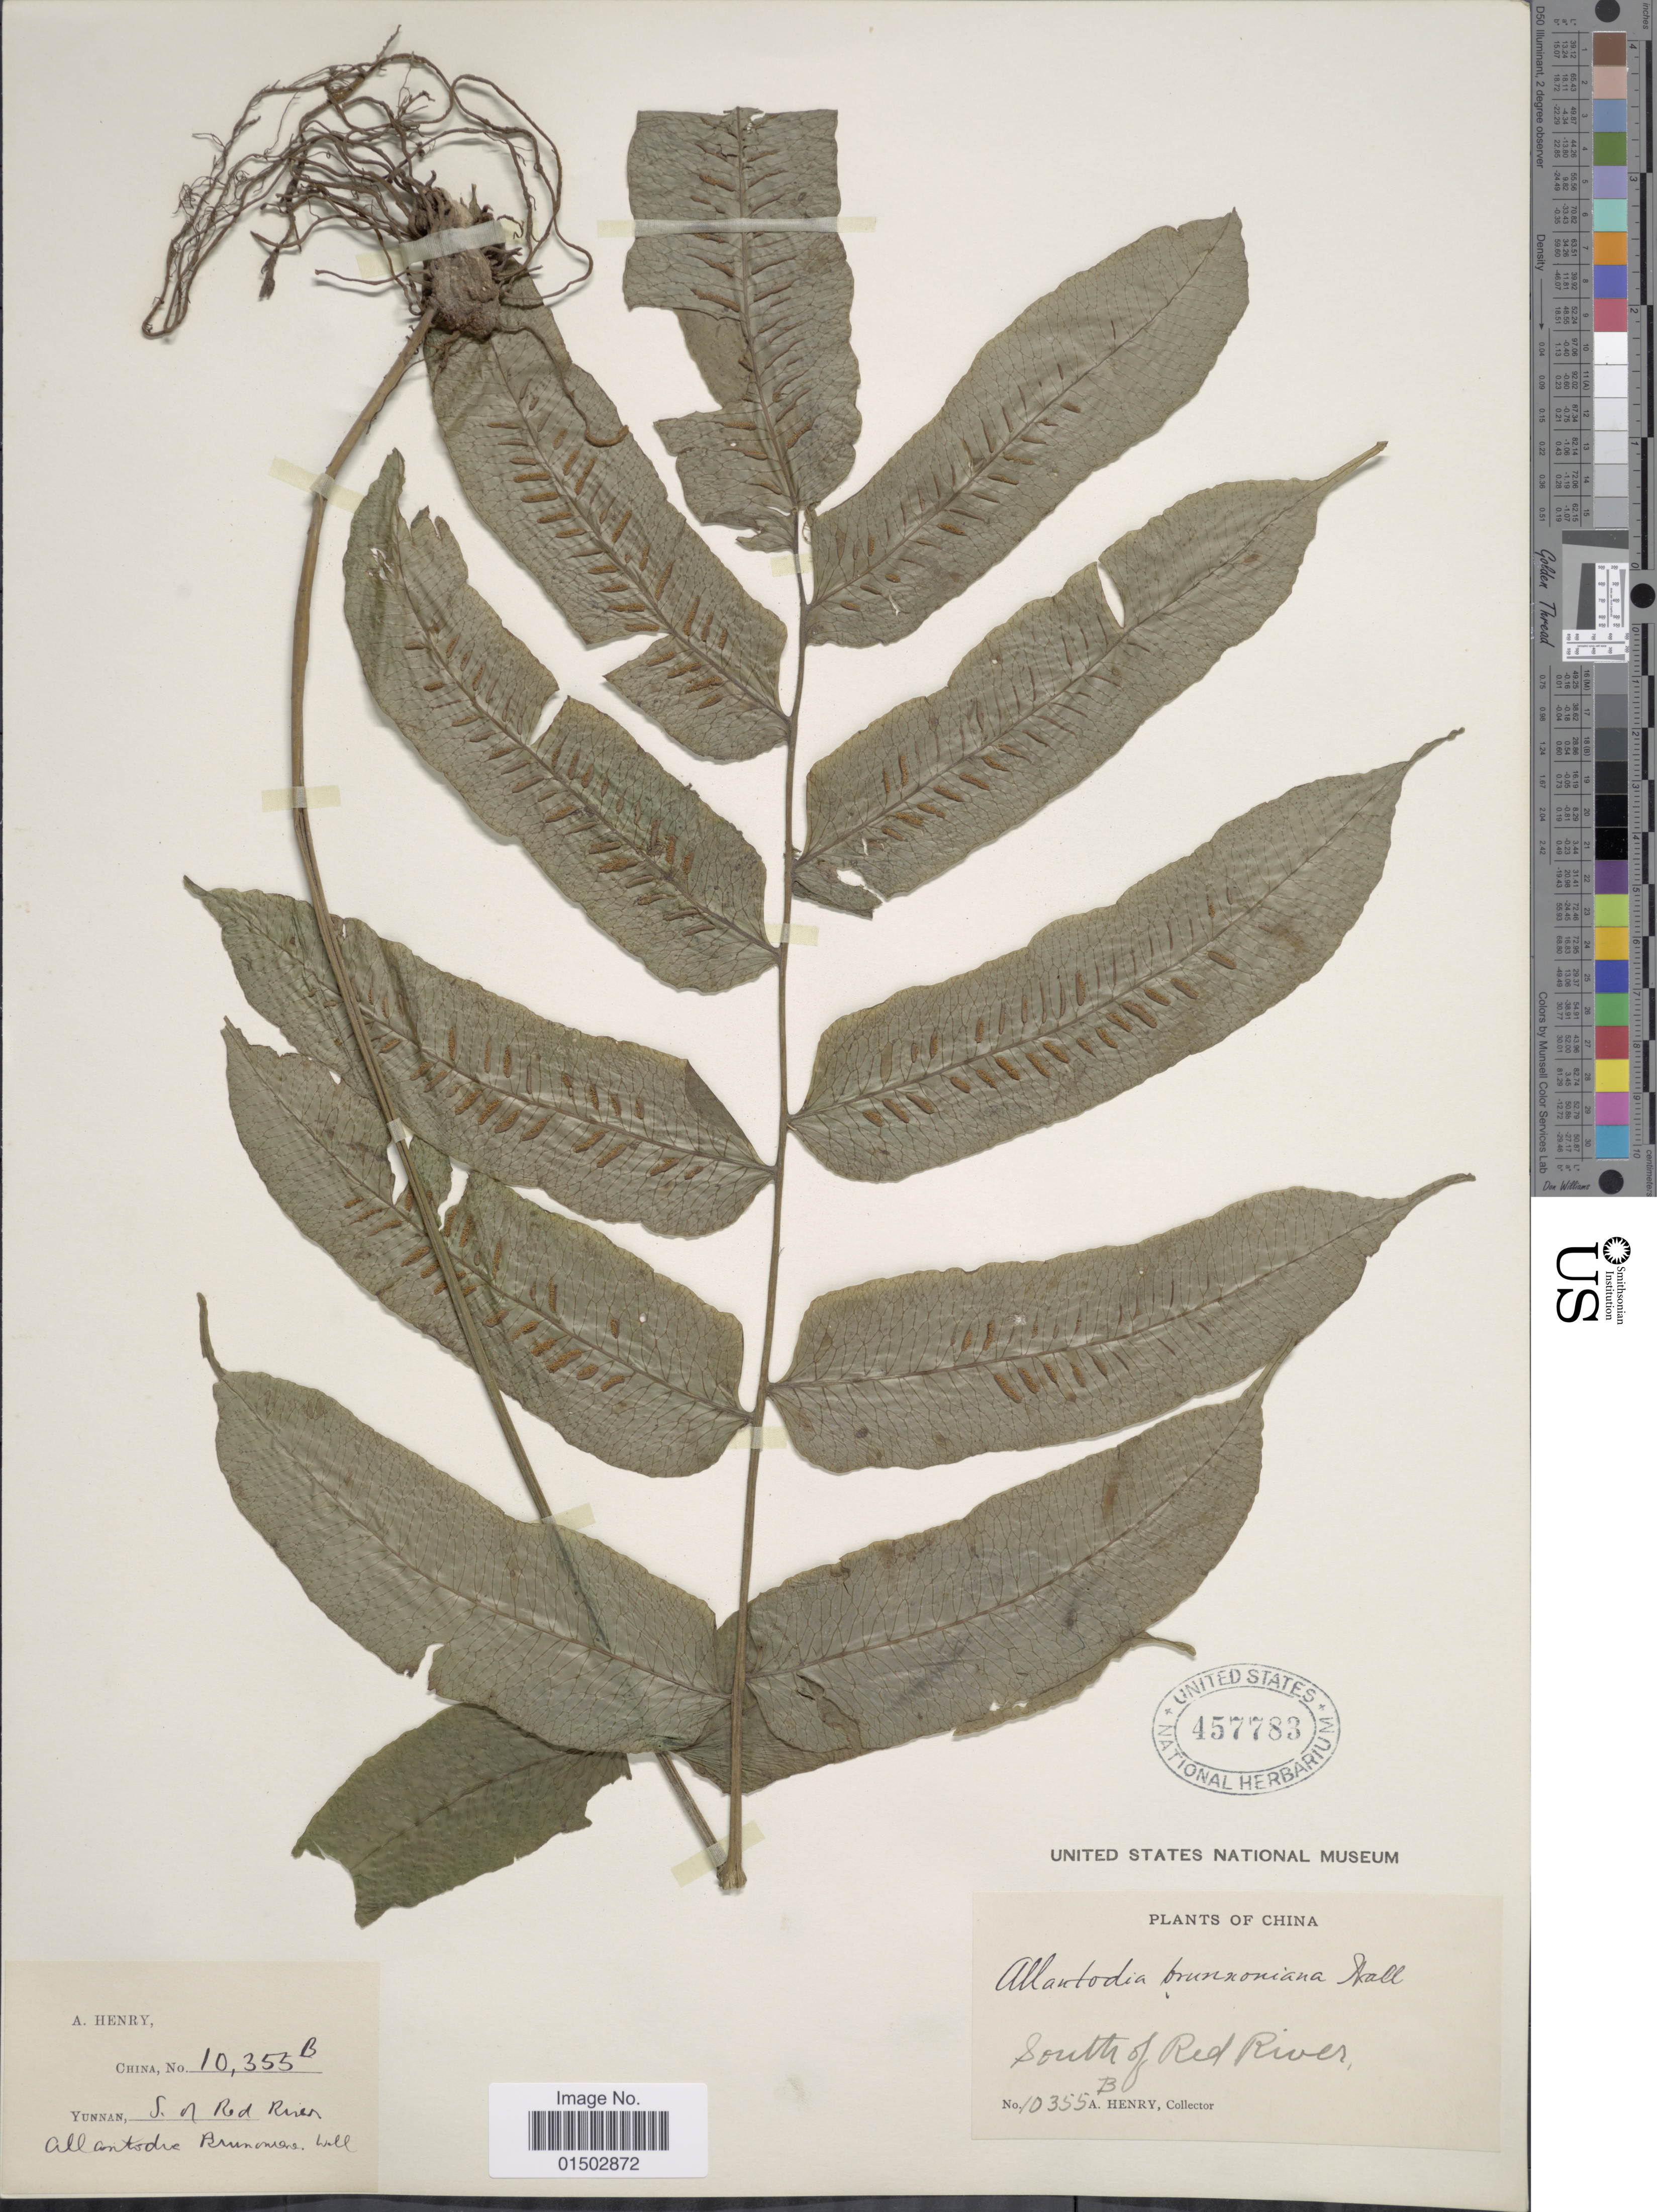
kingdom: Plantae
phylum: Tracheophyta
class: Polypodiopsida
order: Polypodiales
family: Diplaziopsidaceae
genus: Diplaziopsis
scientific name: Diplaziopsis javanica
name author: (Blume) C. Chr.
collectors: A. Henry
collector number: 10355 B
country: China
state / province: Yunnan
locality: South of Red River,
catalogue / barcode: US 457783